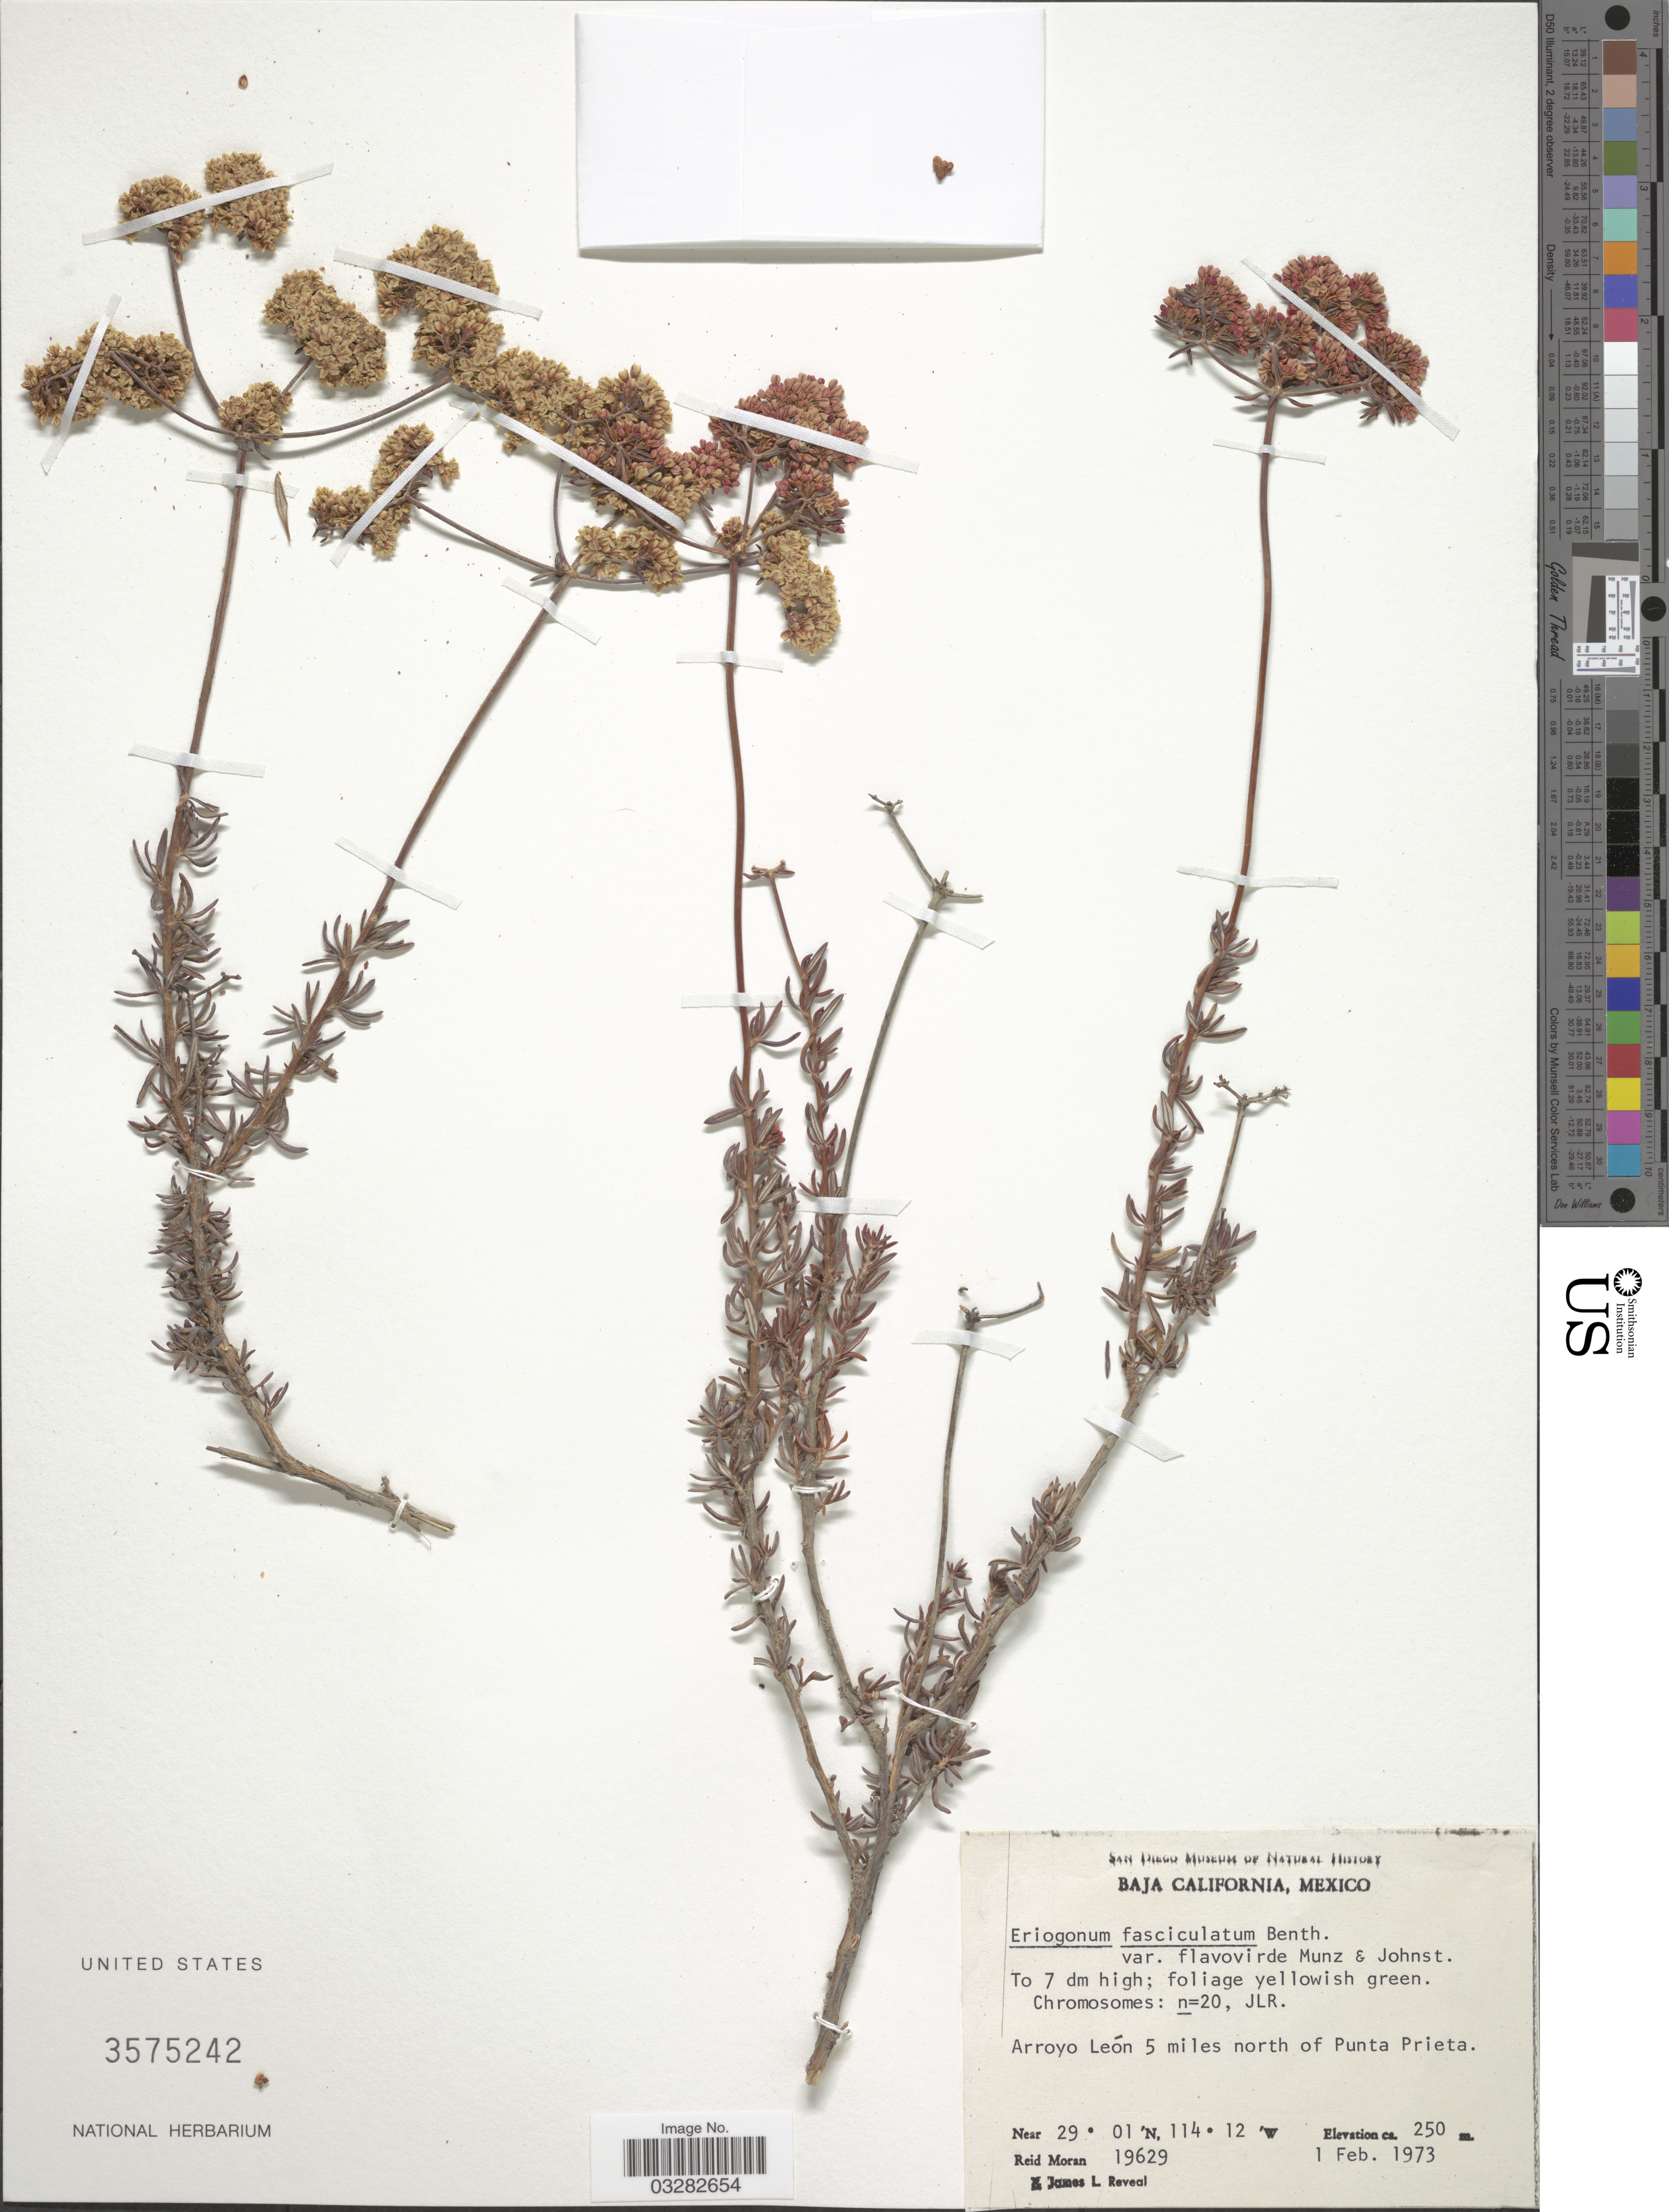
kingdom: Plantae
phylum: Tracheophyta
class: Magnoliopsida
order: Caryophyllales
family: Polygonaceae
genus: Eriogonum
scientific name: Eriogonum fasciculatum var. fasciculatum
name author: Benth.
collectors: R. Moran & J. L. Reveal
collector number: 19629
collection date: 1973-02-01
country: Mexico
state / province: Baja California Norte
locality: Arroyo León 5 miles north of Punta Prieta.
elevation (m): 250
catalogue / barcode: US 3575242